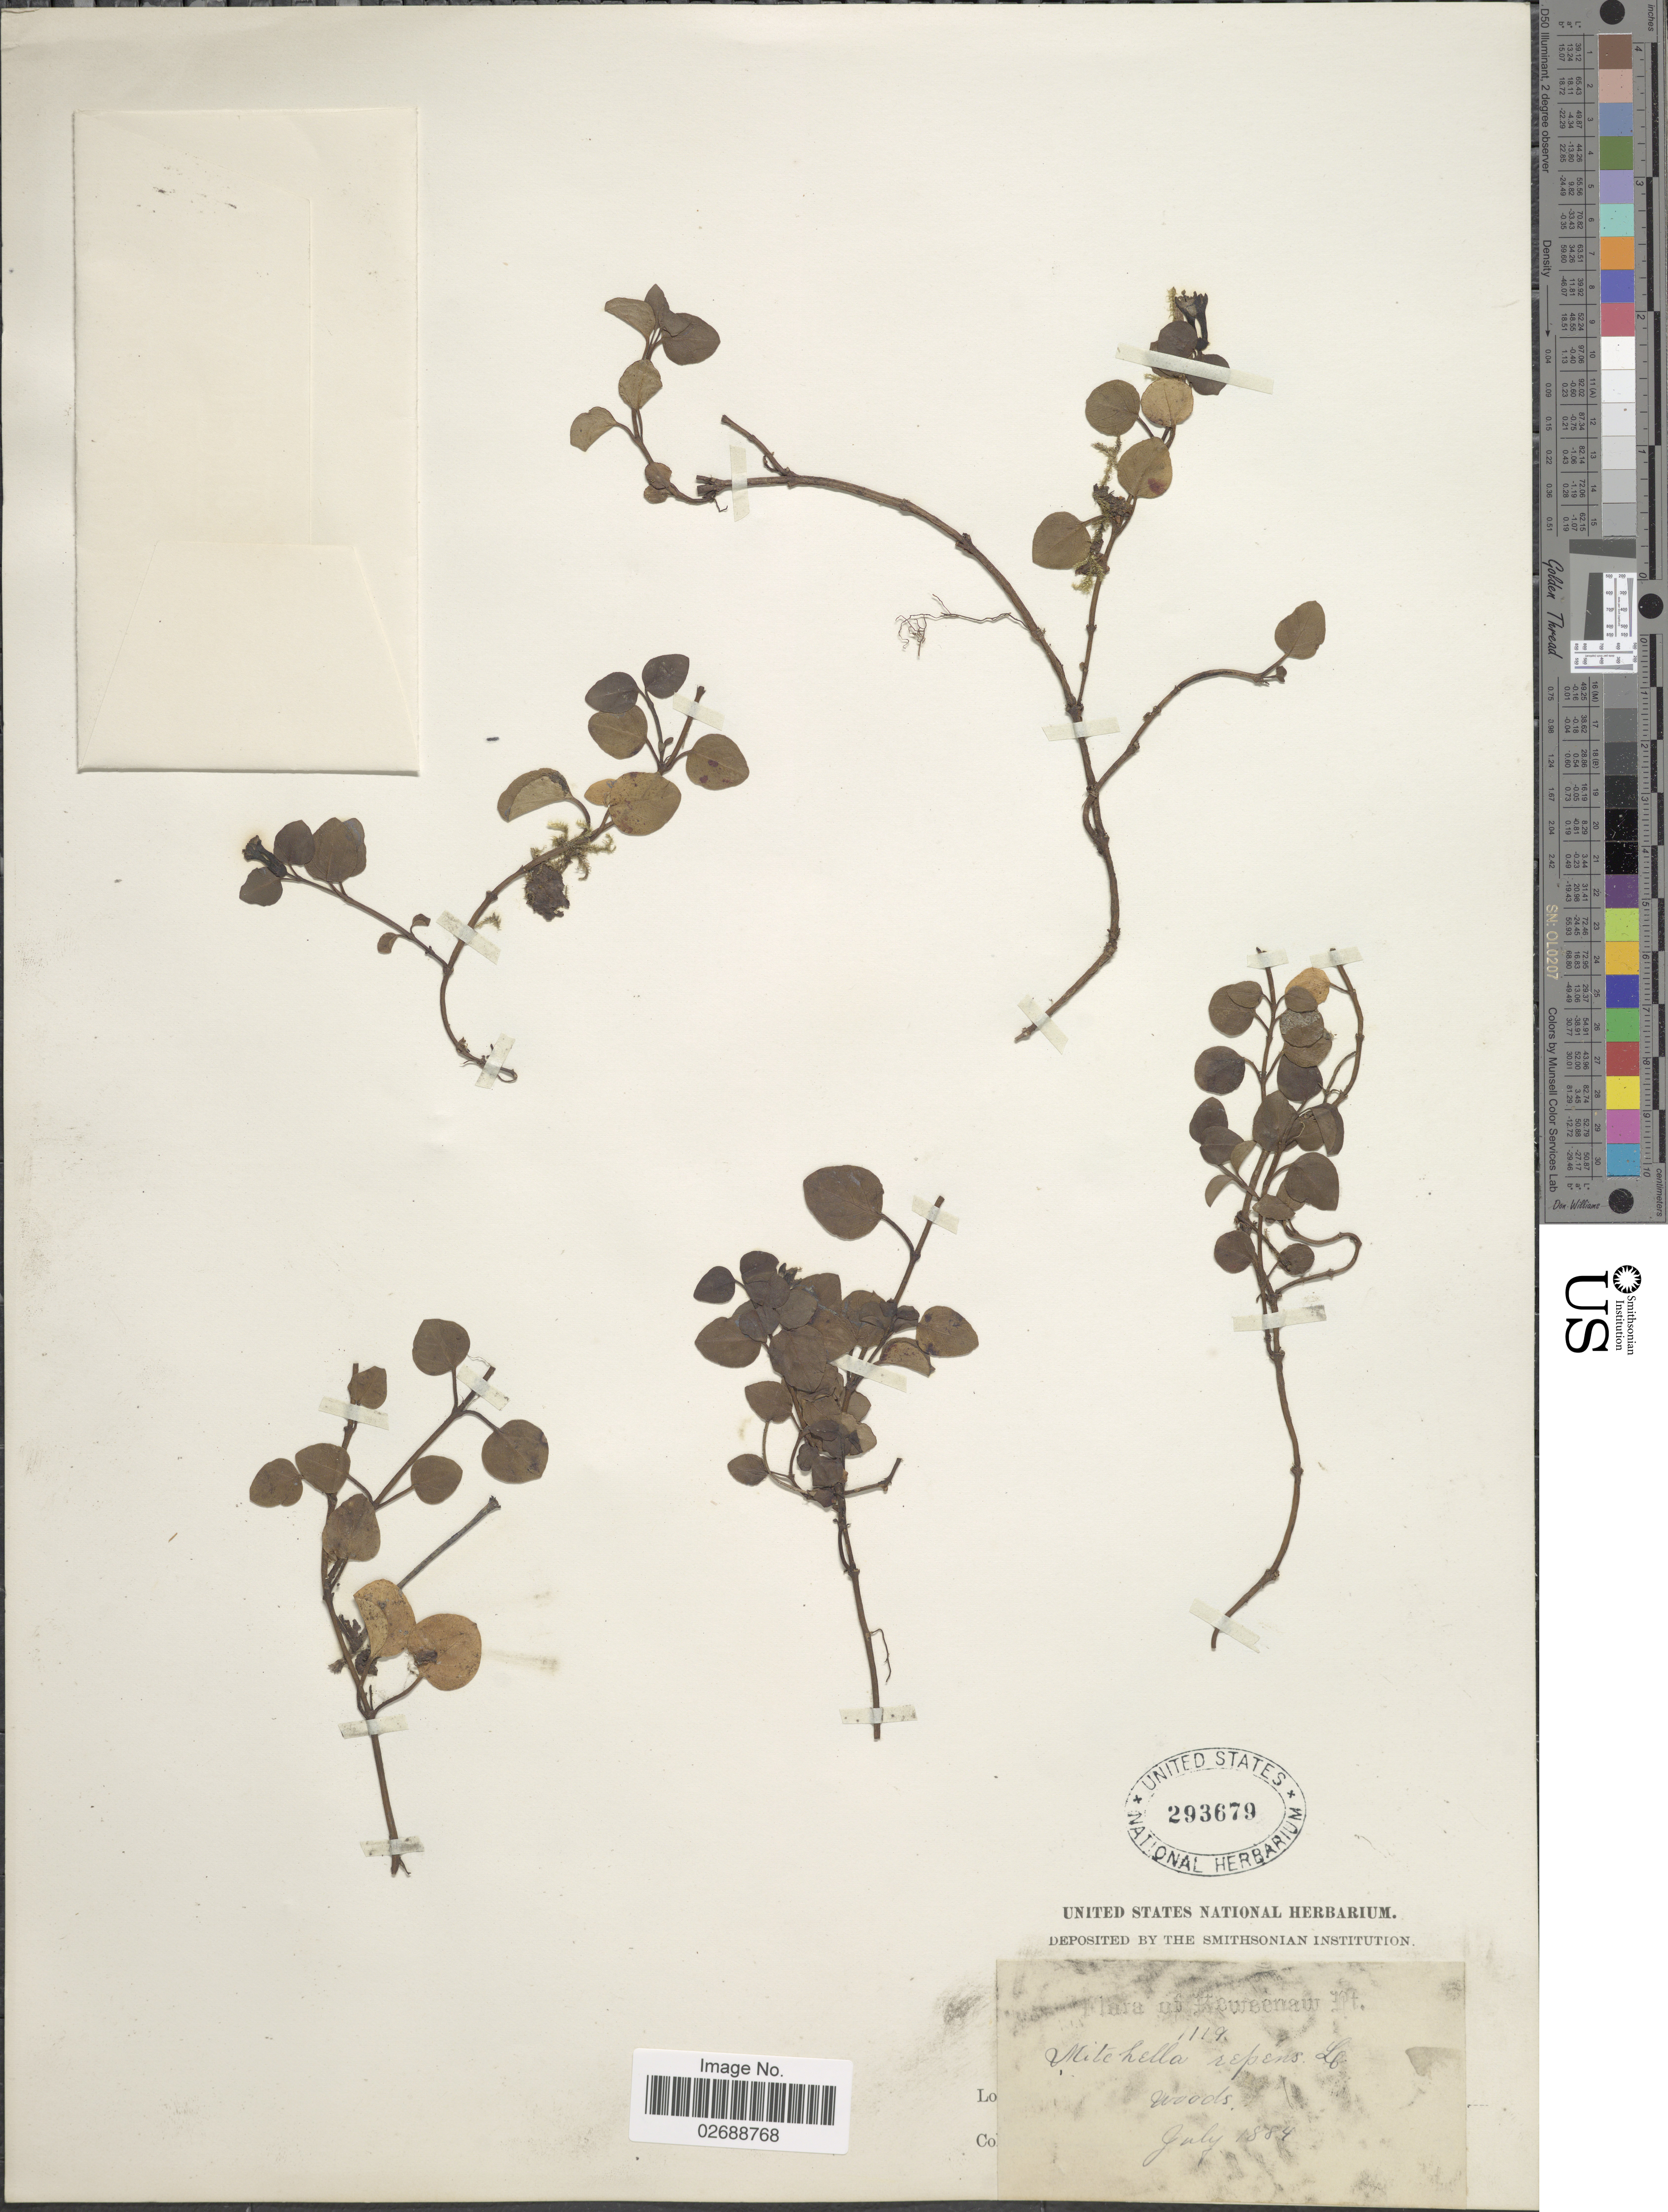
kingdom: Plantae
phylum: Tracheophyta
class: Magnoliopsida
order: Gentianales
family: Rubiaceae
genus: Mitchella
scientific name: Mitchella repens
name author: L.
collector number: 1119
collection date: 1884-07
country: United States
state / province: Michigan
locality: Keweenaw Mt. Woods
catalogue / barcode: US 293679